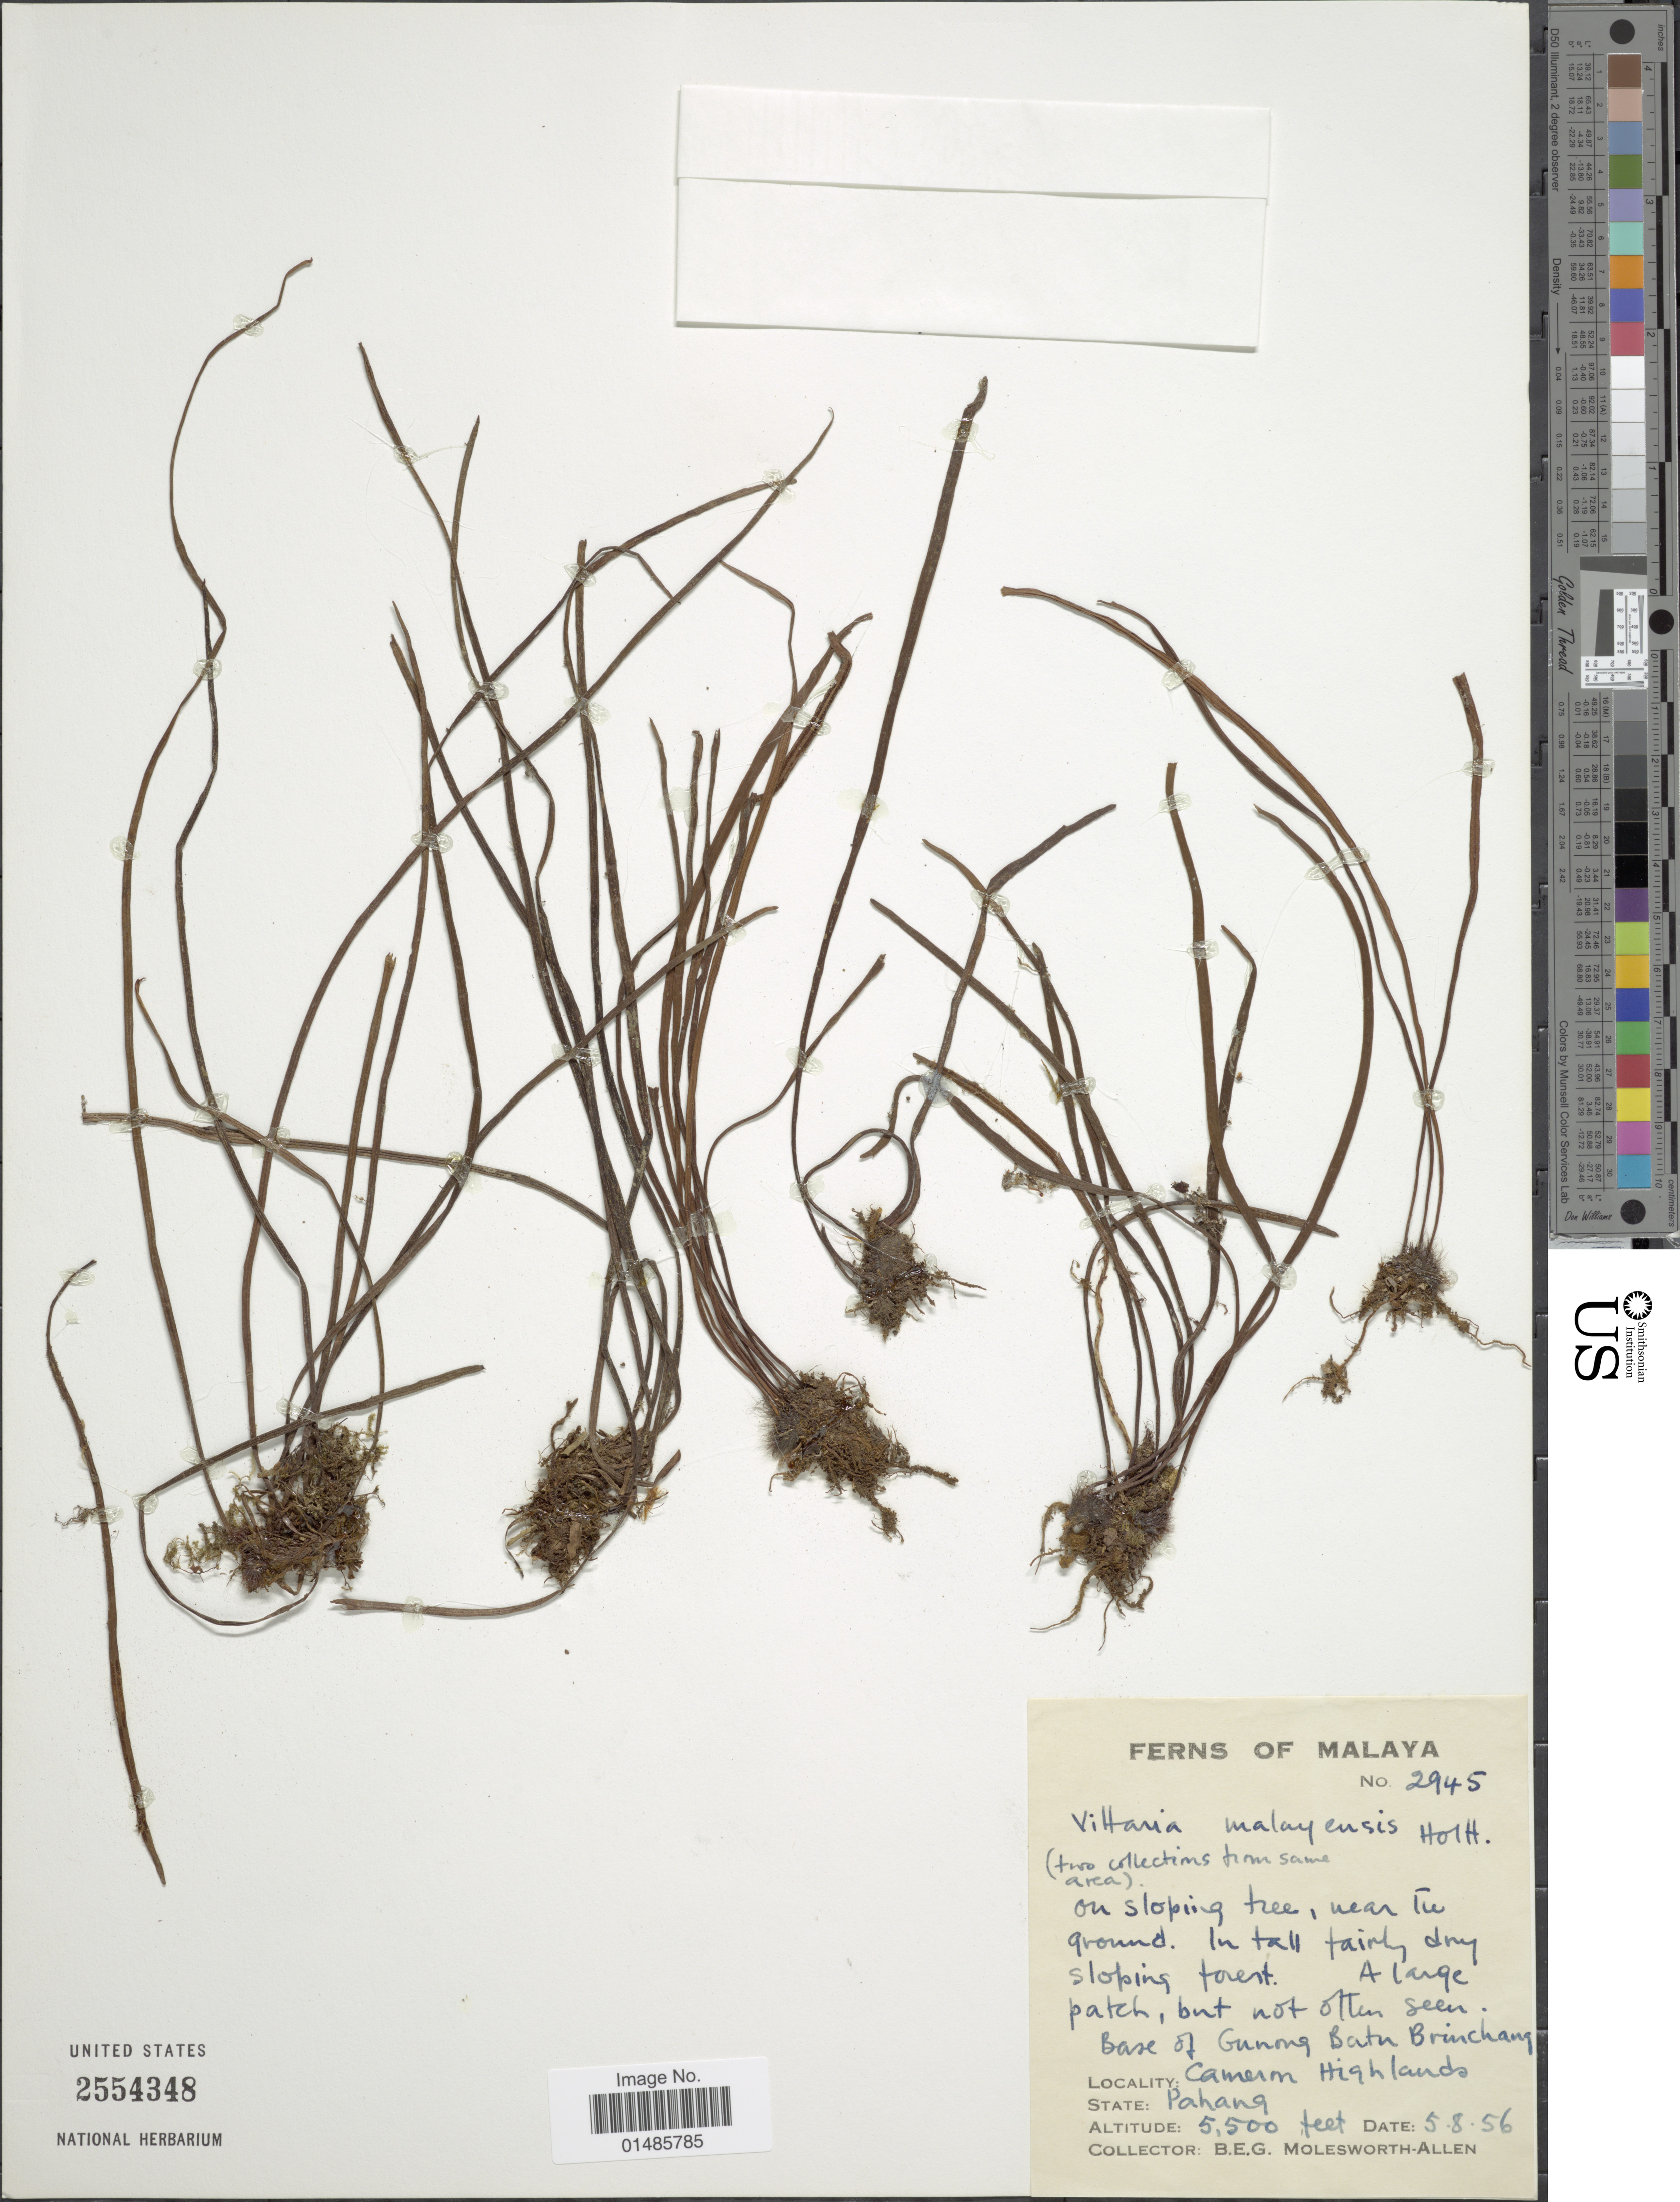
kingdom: Plantae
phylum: Tracheophyta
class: Polypodiopsida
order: Polypodiales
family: Pteridaceae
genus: Haplopteris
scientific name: Haplopteris malayensis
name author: (Holttum) E.H. Crane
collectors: B. E. G. Molesworth-Allen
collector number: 2945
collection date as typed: Transcribed d/m/y: 5/8/56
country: Malaysia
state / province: Pahang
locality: Ferns of Malaya. Base of Gunong Batu Brinchang. Cameron Highlands.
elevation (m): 1676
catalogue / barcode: US 2554348